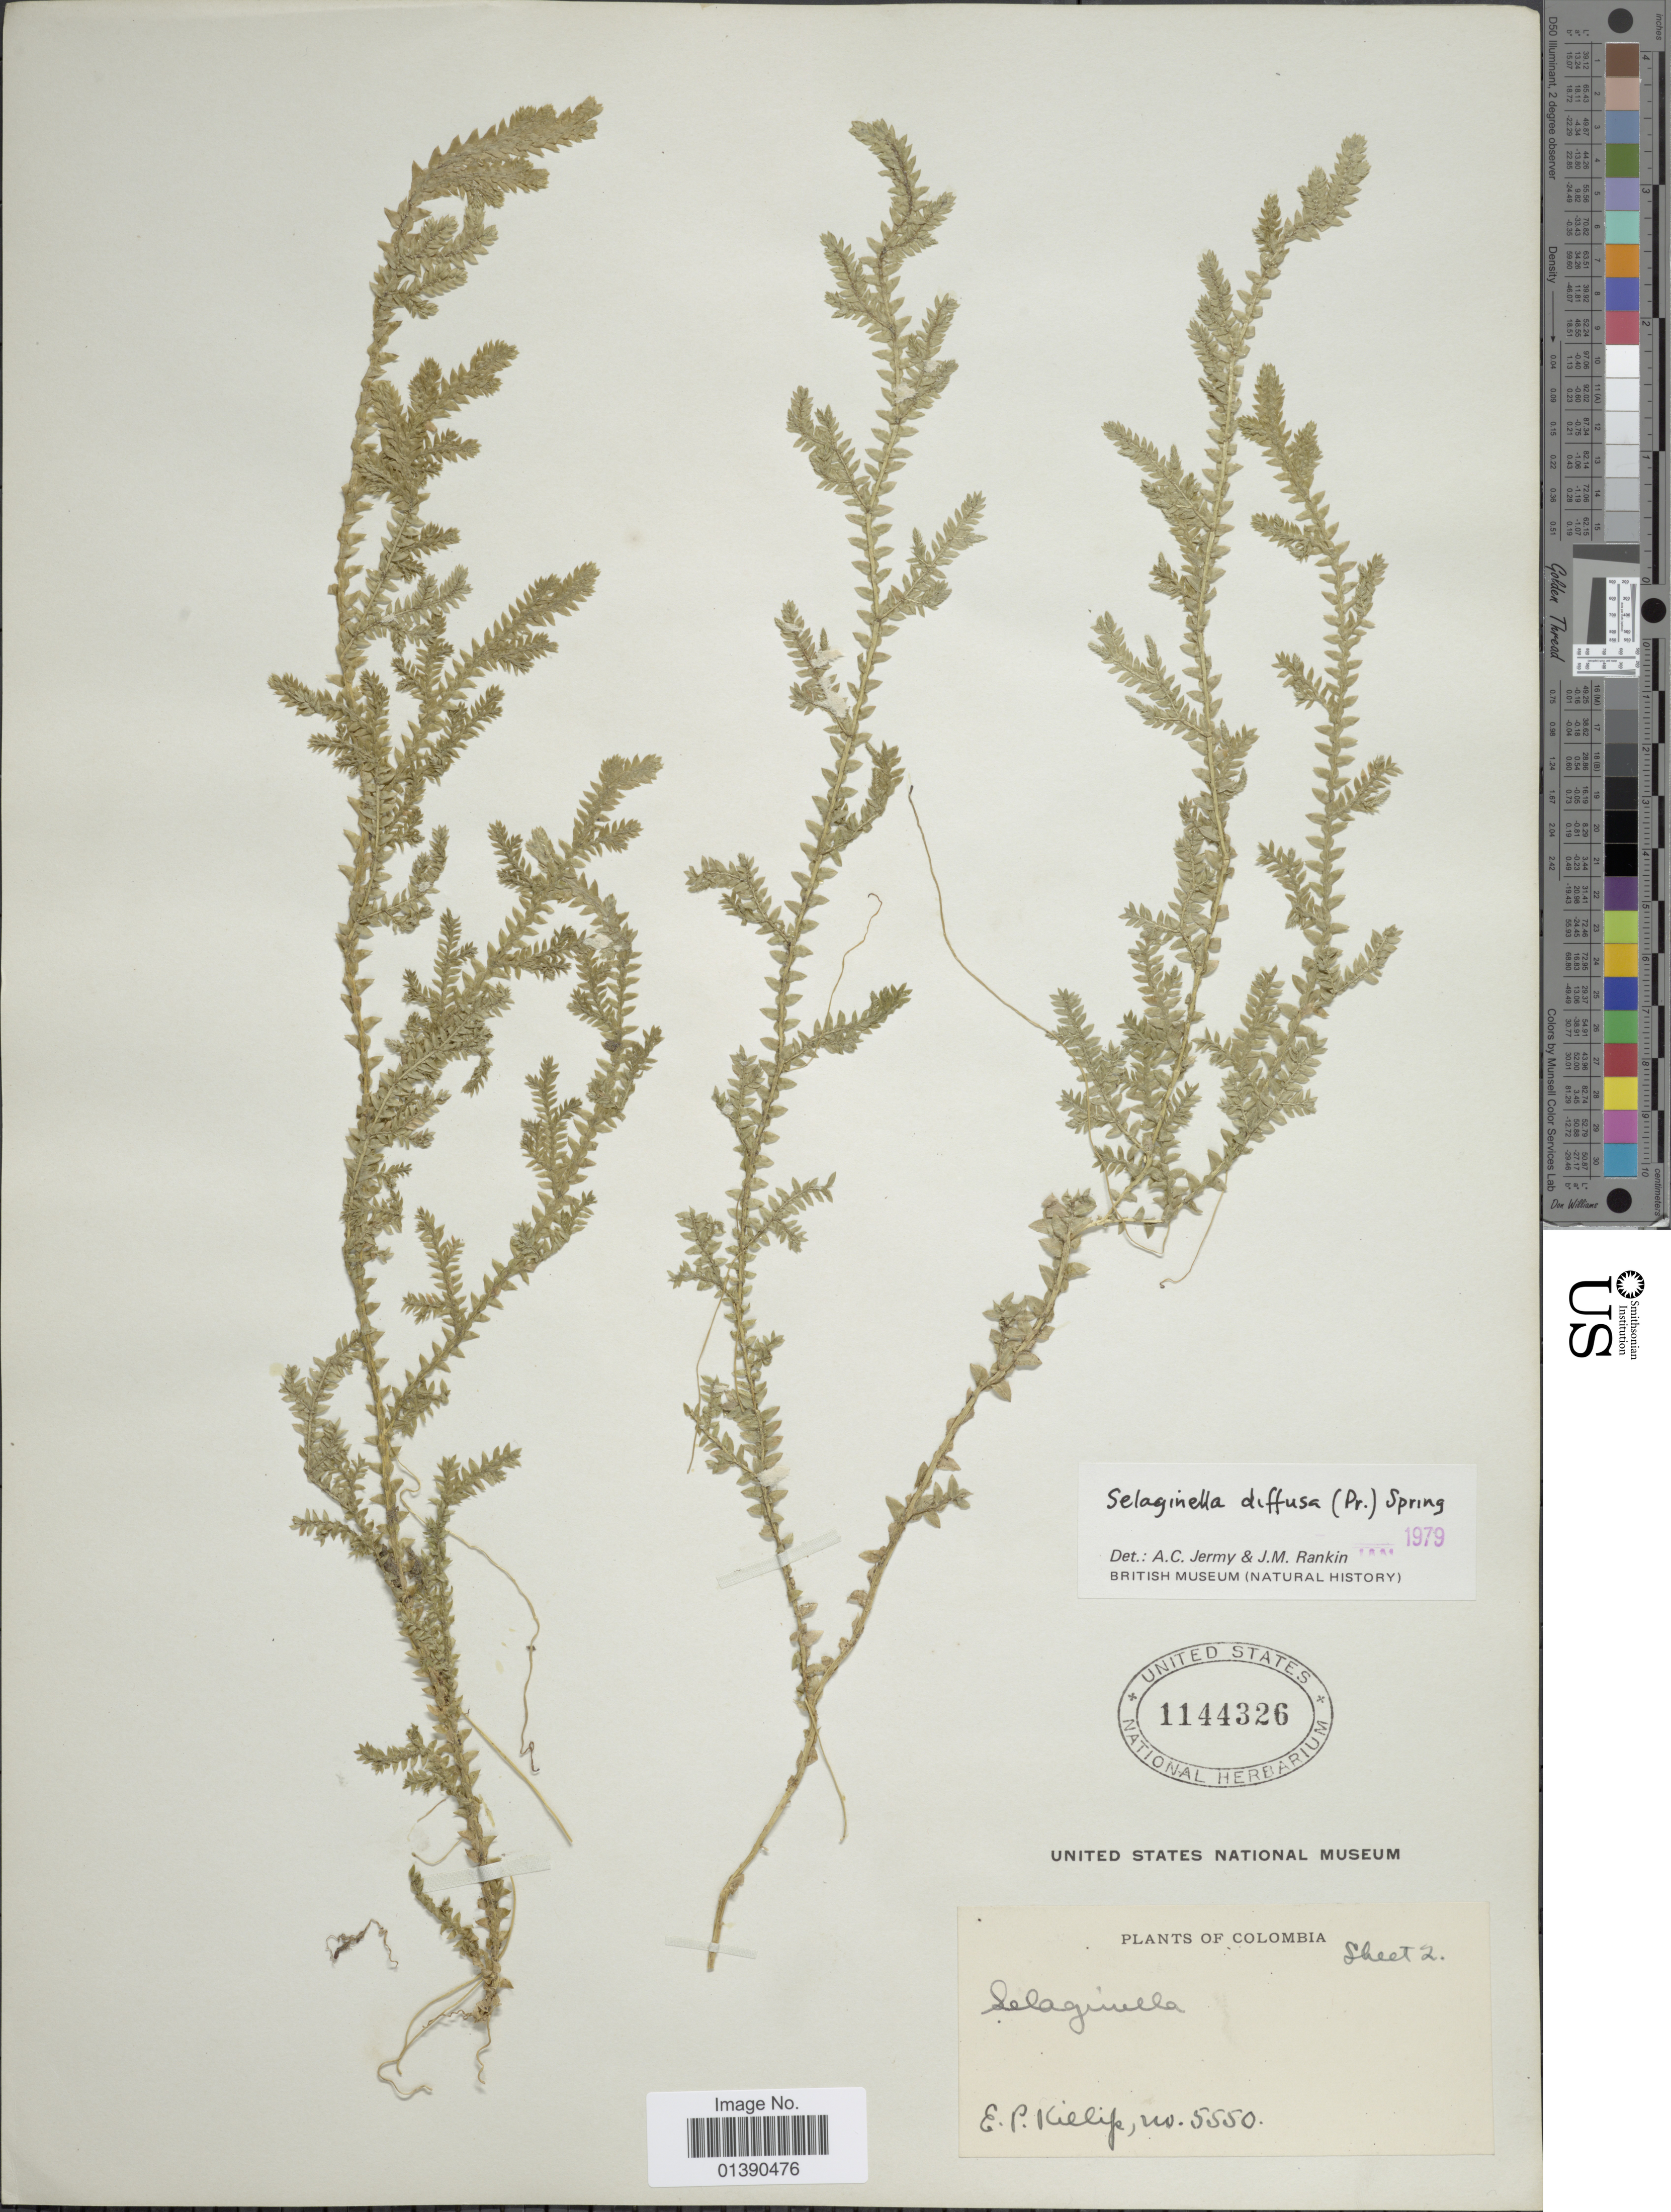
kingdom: Plantae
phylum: Tracheophyta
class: Lycopodiopsida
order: Selaginellales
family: Selaginellaceae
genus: Selaginella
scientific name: Selaginella diffusa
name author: (C. Presl) Spring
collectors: E. P. Killip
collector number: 5550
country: Colombia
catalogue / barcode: US 1144326